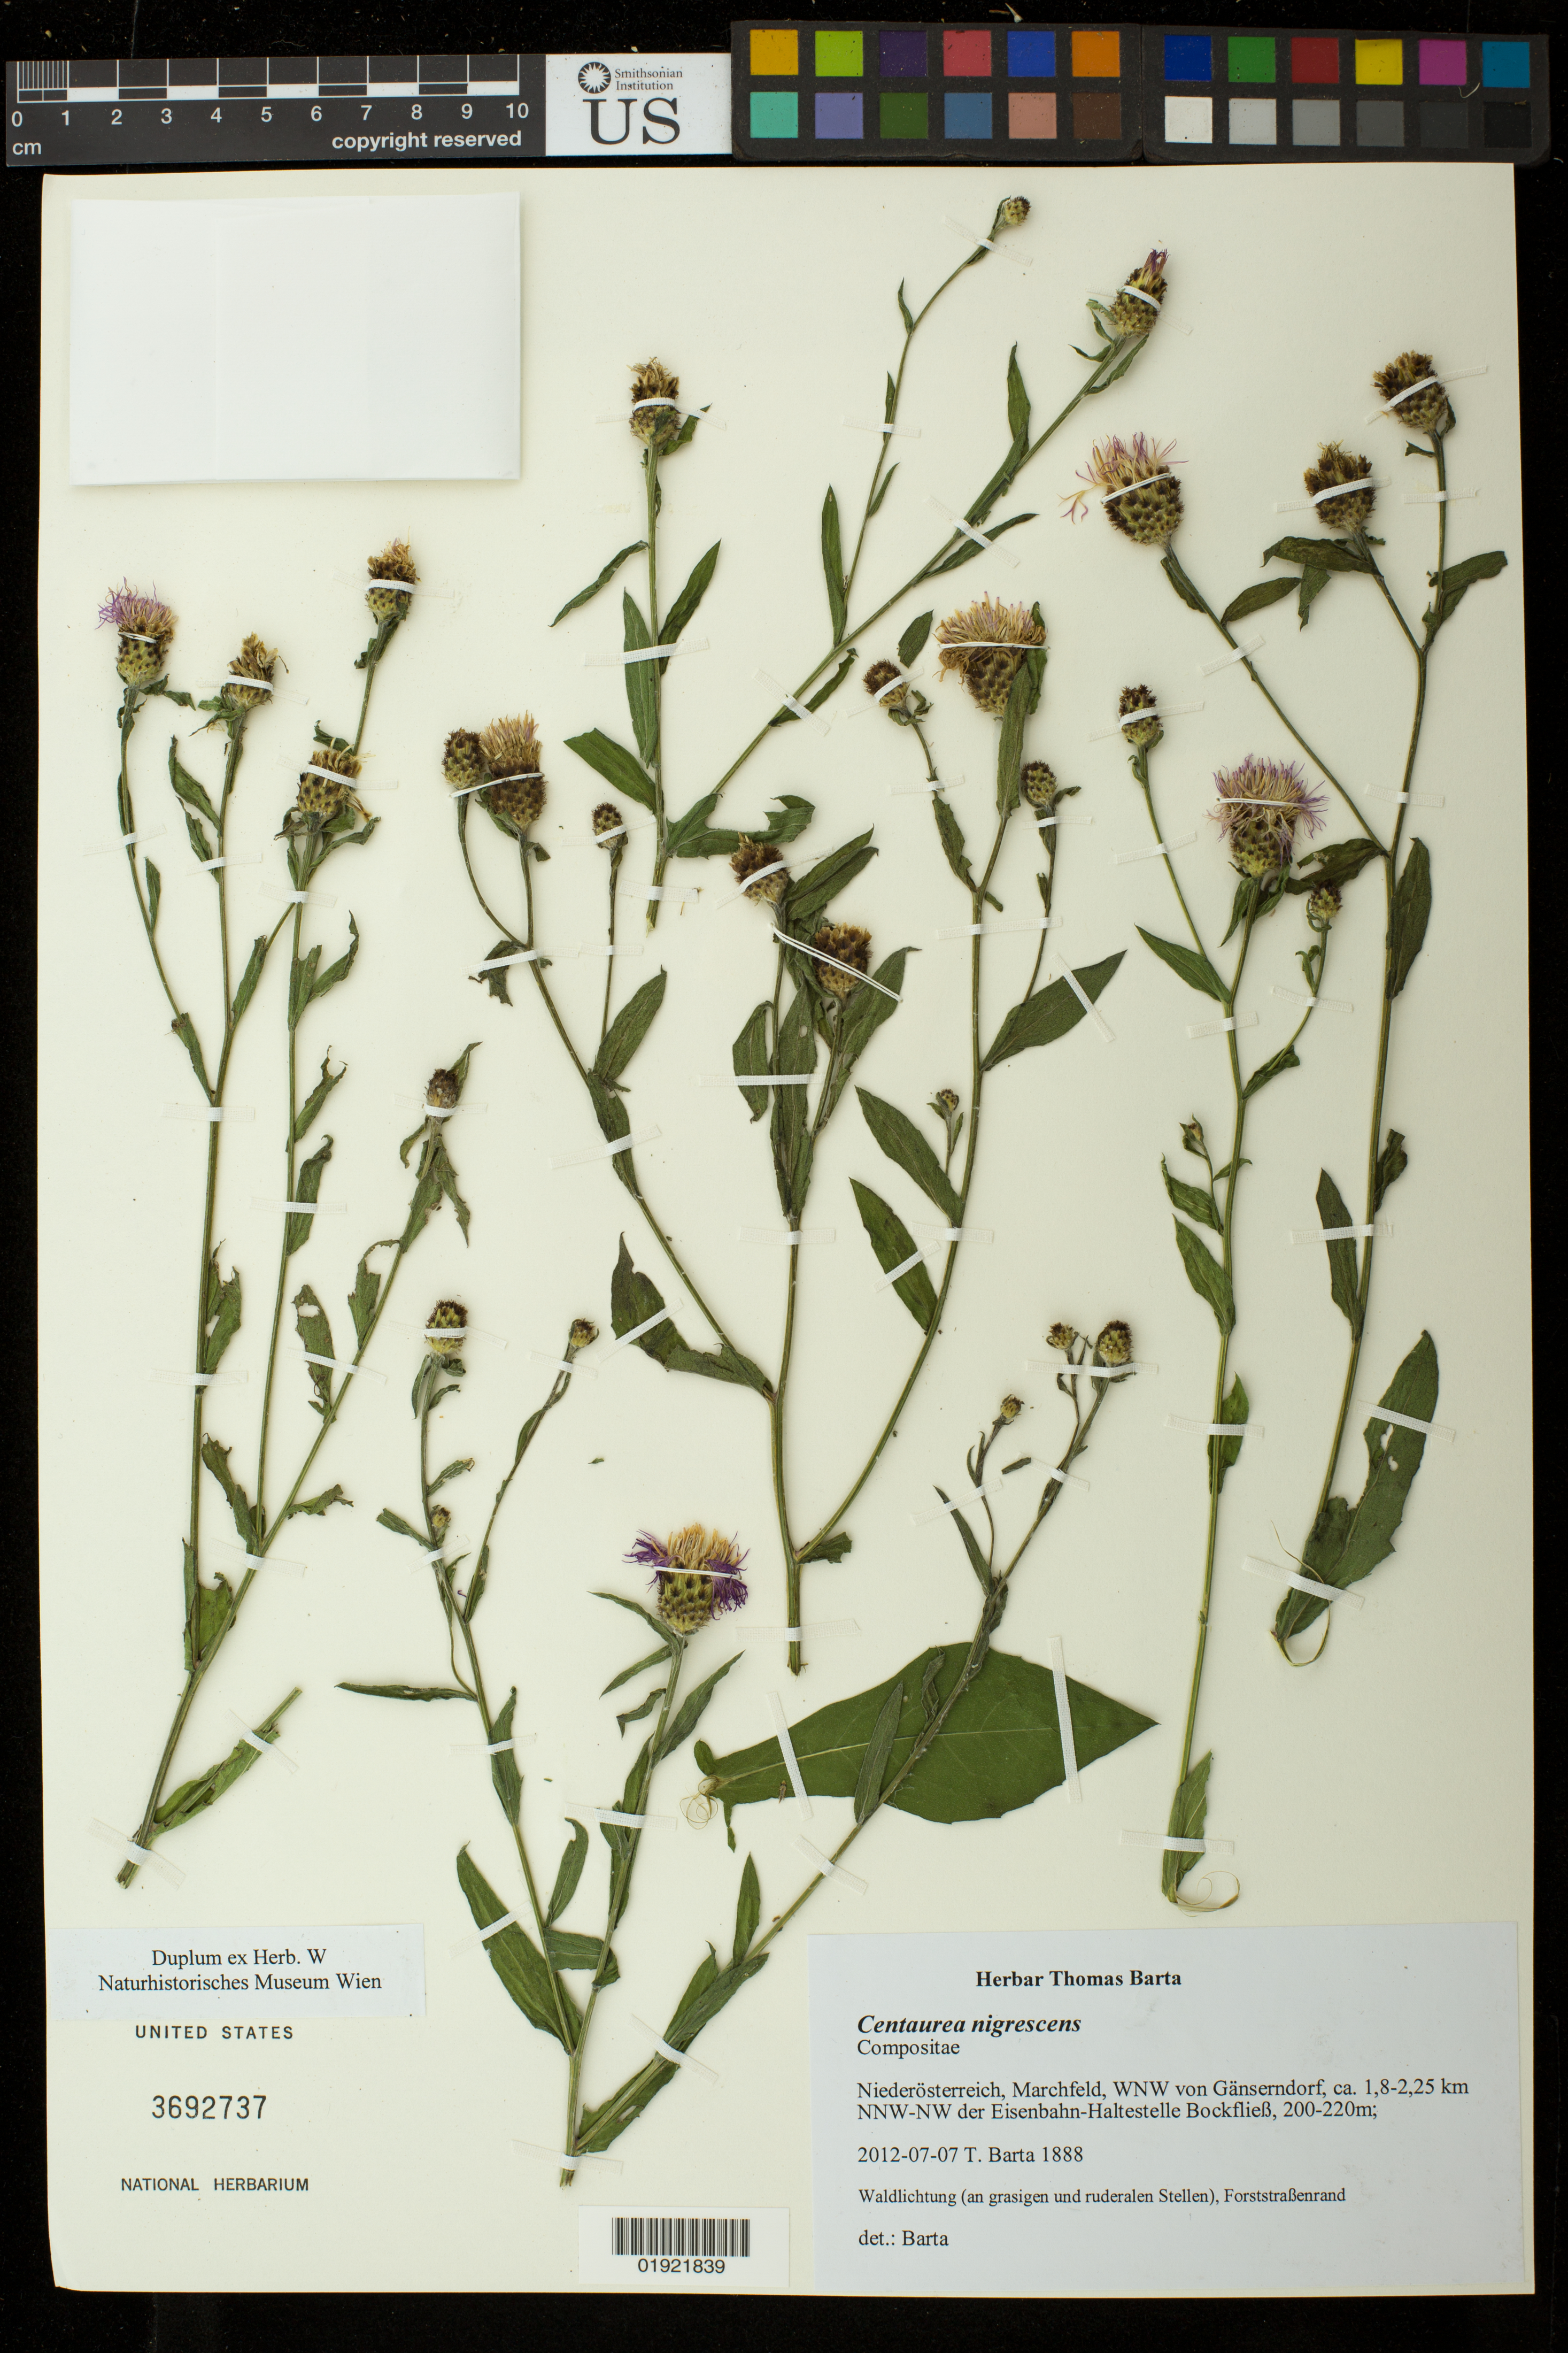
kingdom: Plantae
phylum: Tracheophyta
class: Magnoliopsida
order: Asterales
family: Asteraceae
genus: Centaurea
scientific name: Centaurea nigrescens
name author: L.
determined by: Barta, Thomas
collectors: T. Barta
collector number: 1888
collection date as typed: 07-07-2012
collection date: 2012-07-07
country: Austria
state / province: Niederosterreich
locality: Niederosterreich, Marchfeld, WNW con Gänserndorf, ca. 1,8-2,25 km NNW-NW der Eisenbahn-Haltestelle Bockfließ,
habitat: waldlichtung (an grasigen und ruderalen stellen), Forststraßenrand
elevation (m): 200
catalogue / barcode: US 3692737